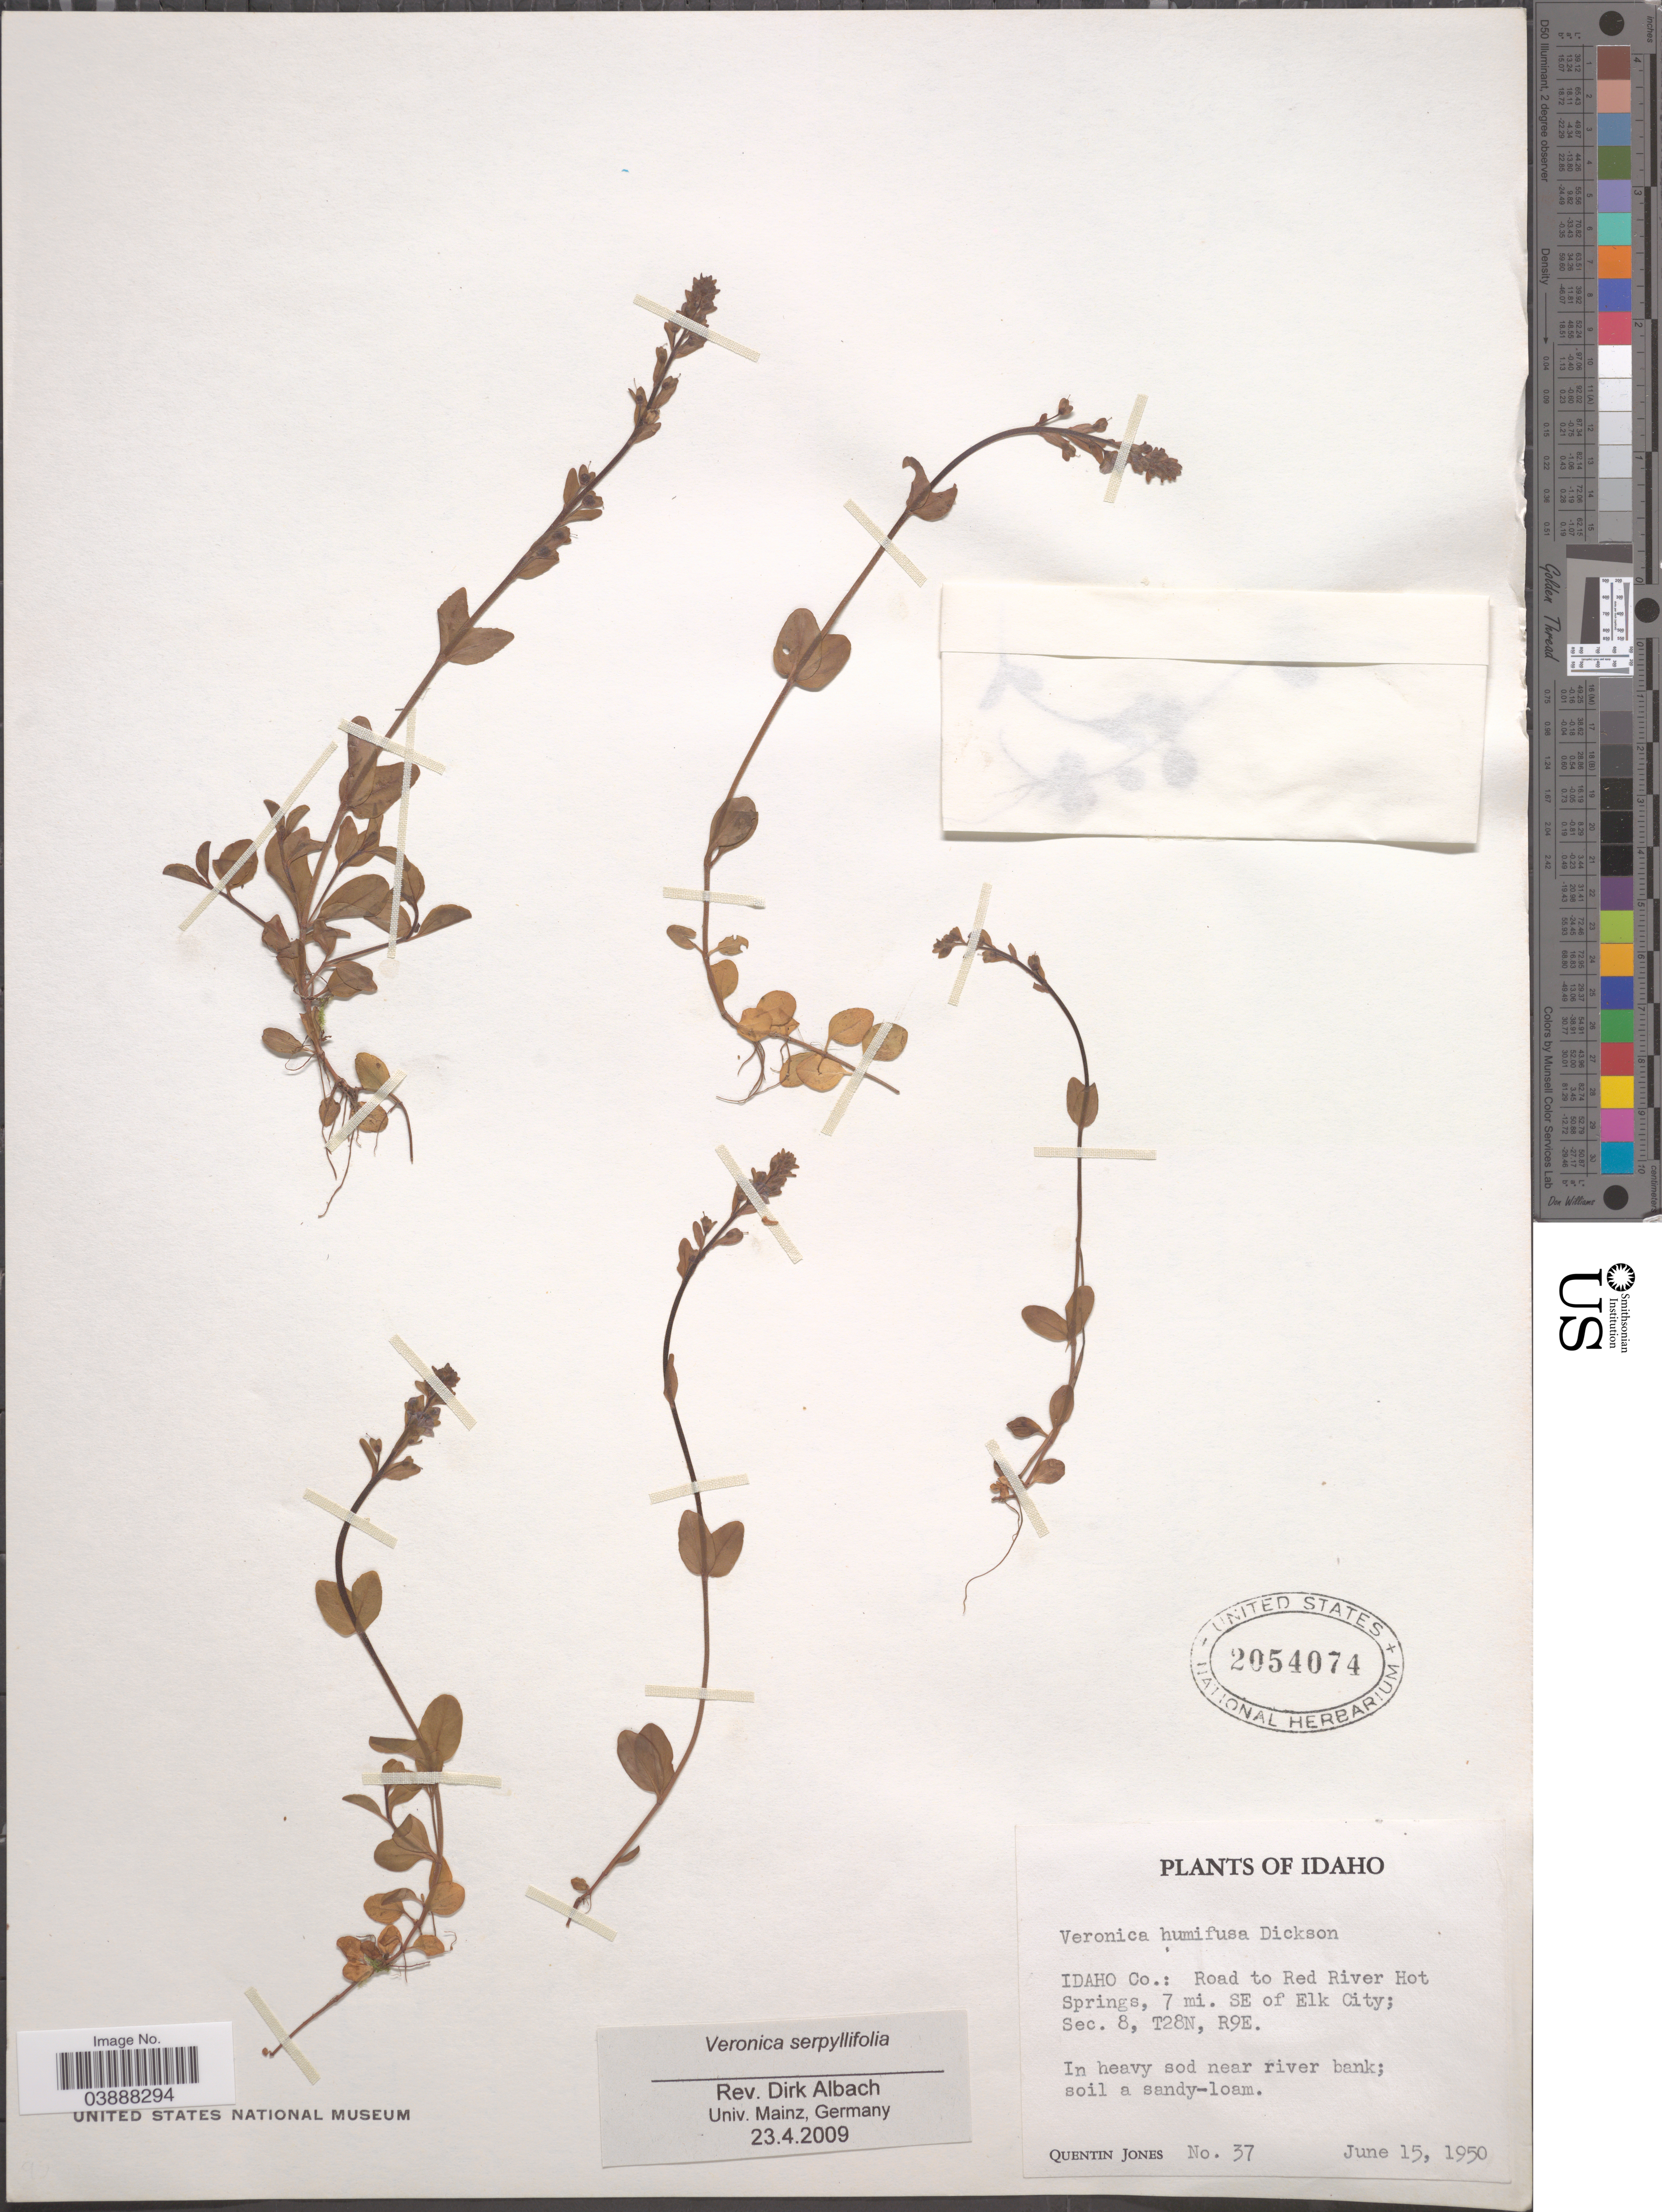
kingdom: Plantae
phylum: Tracheophyta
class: Magnoliopsida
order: Lamiales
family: Plantaginaceae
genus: Veronica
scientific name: Veronica serpyllifolia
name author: L.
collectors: Q. Jones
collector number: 37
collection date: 1950-06-15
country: United States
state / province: Idaho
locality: Idaho Co.: Road to Red River Hot Springs, 7 mi. SE of Elk City; Sec. 8, T28N, R9E.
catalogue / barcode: US 2054074